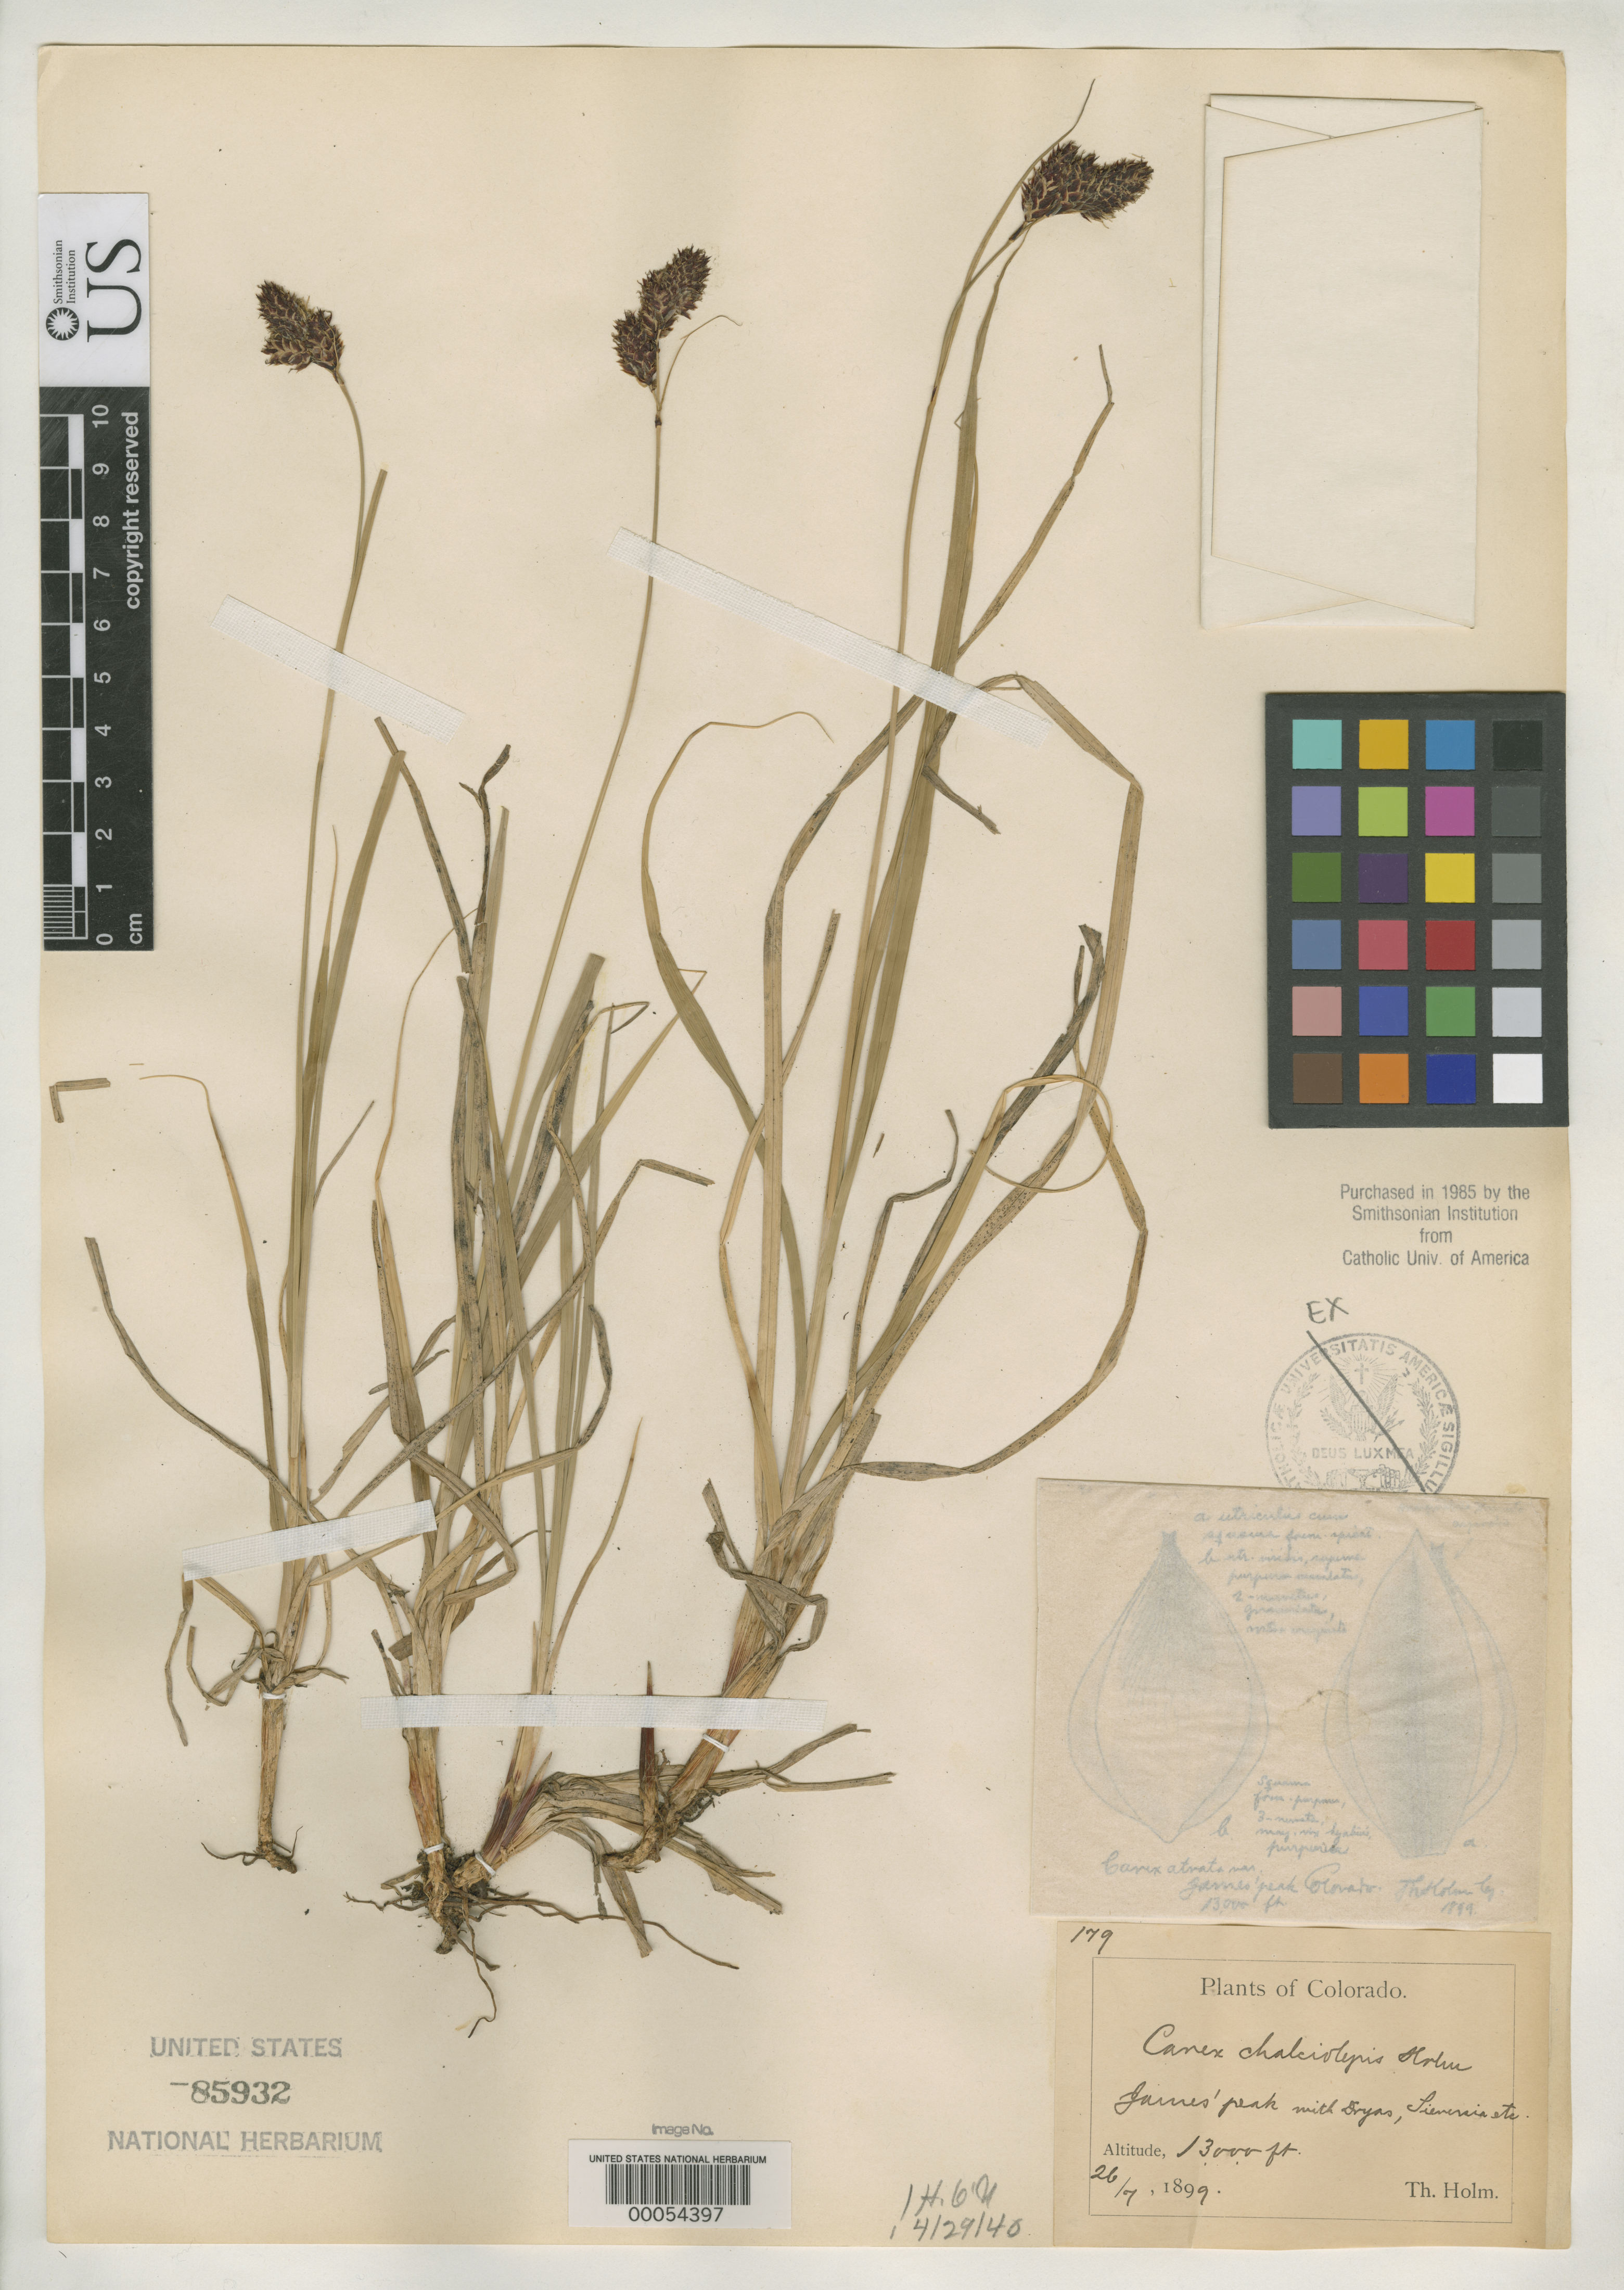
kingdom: Plantae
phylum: Tracheophyta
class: Liliopsida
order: Poales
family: Cyperaceae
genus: Carex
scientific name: Carex chalciolepis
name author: Holm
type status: Syntype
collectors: H. T. Holm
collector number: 179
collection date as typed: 26 Jul 1899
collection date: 1899-07-26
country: United States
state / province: Colorado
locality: James' Peak.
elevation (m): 3962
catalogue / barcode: US 85932